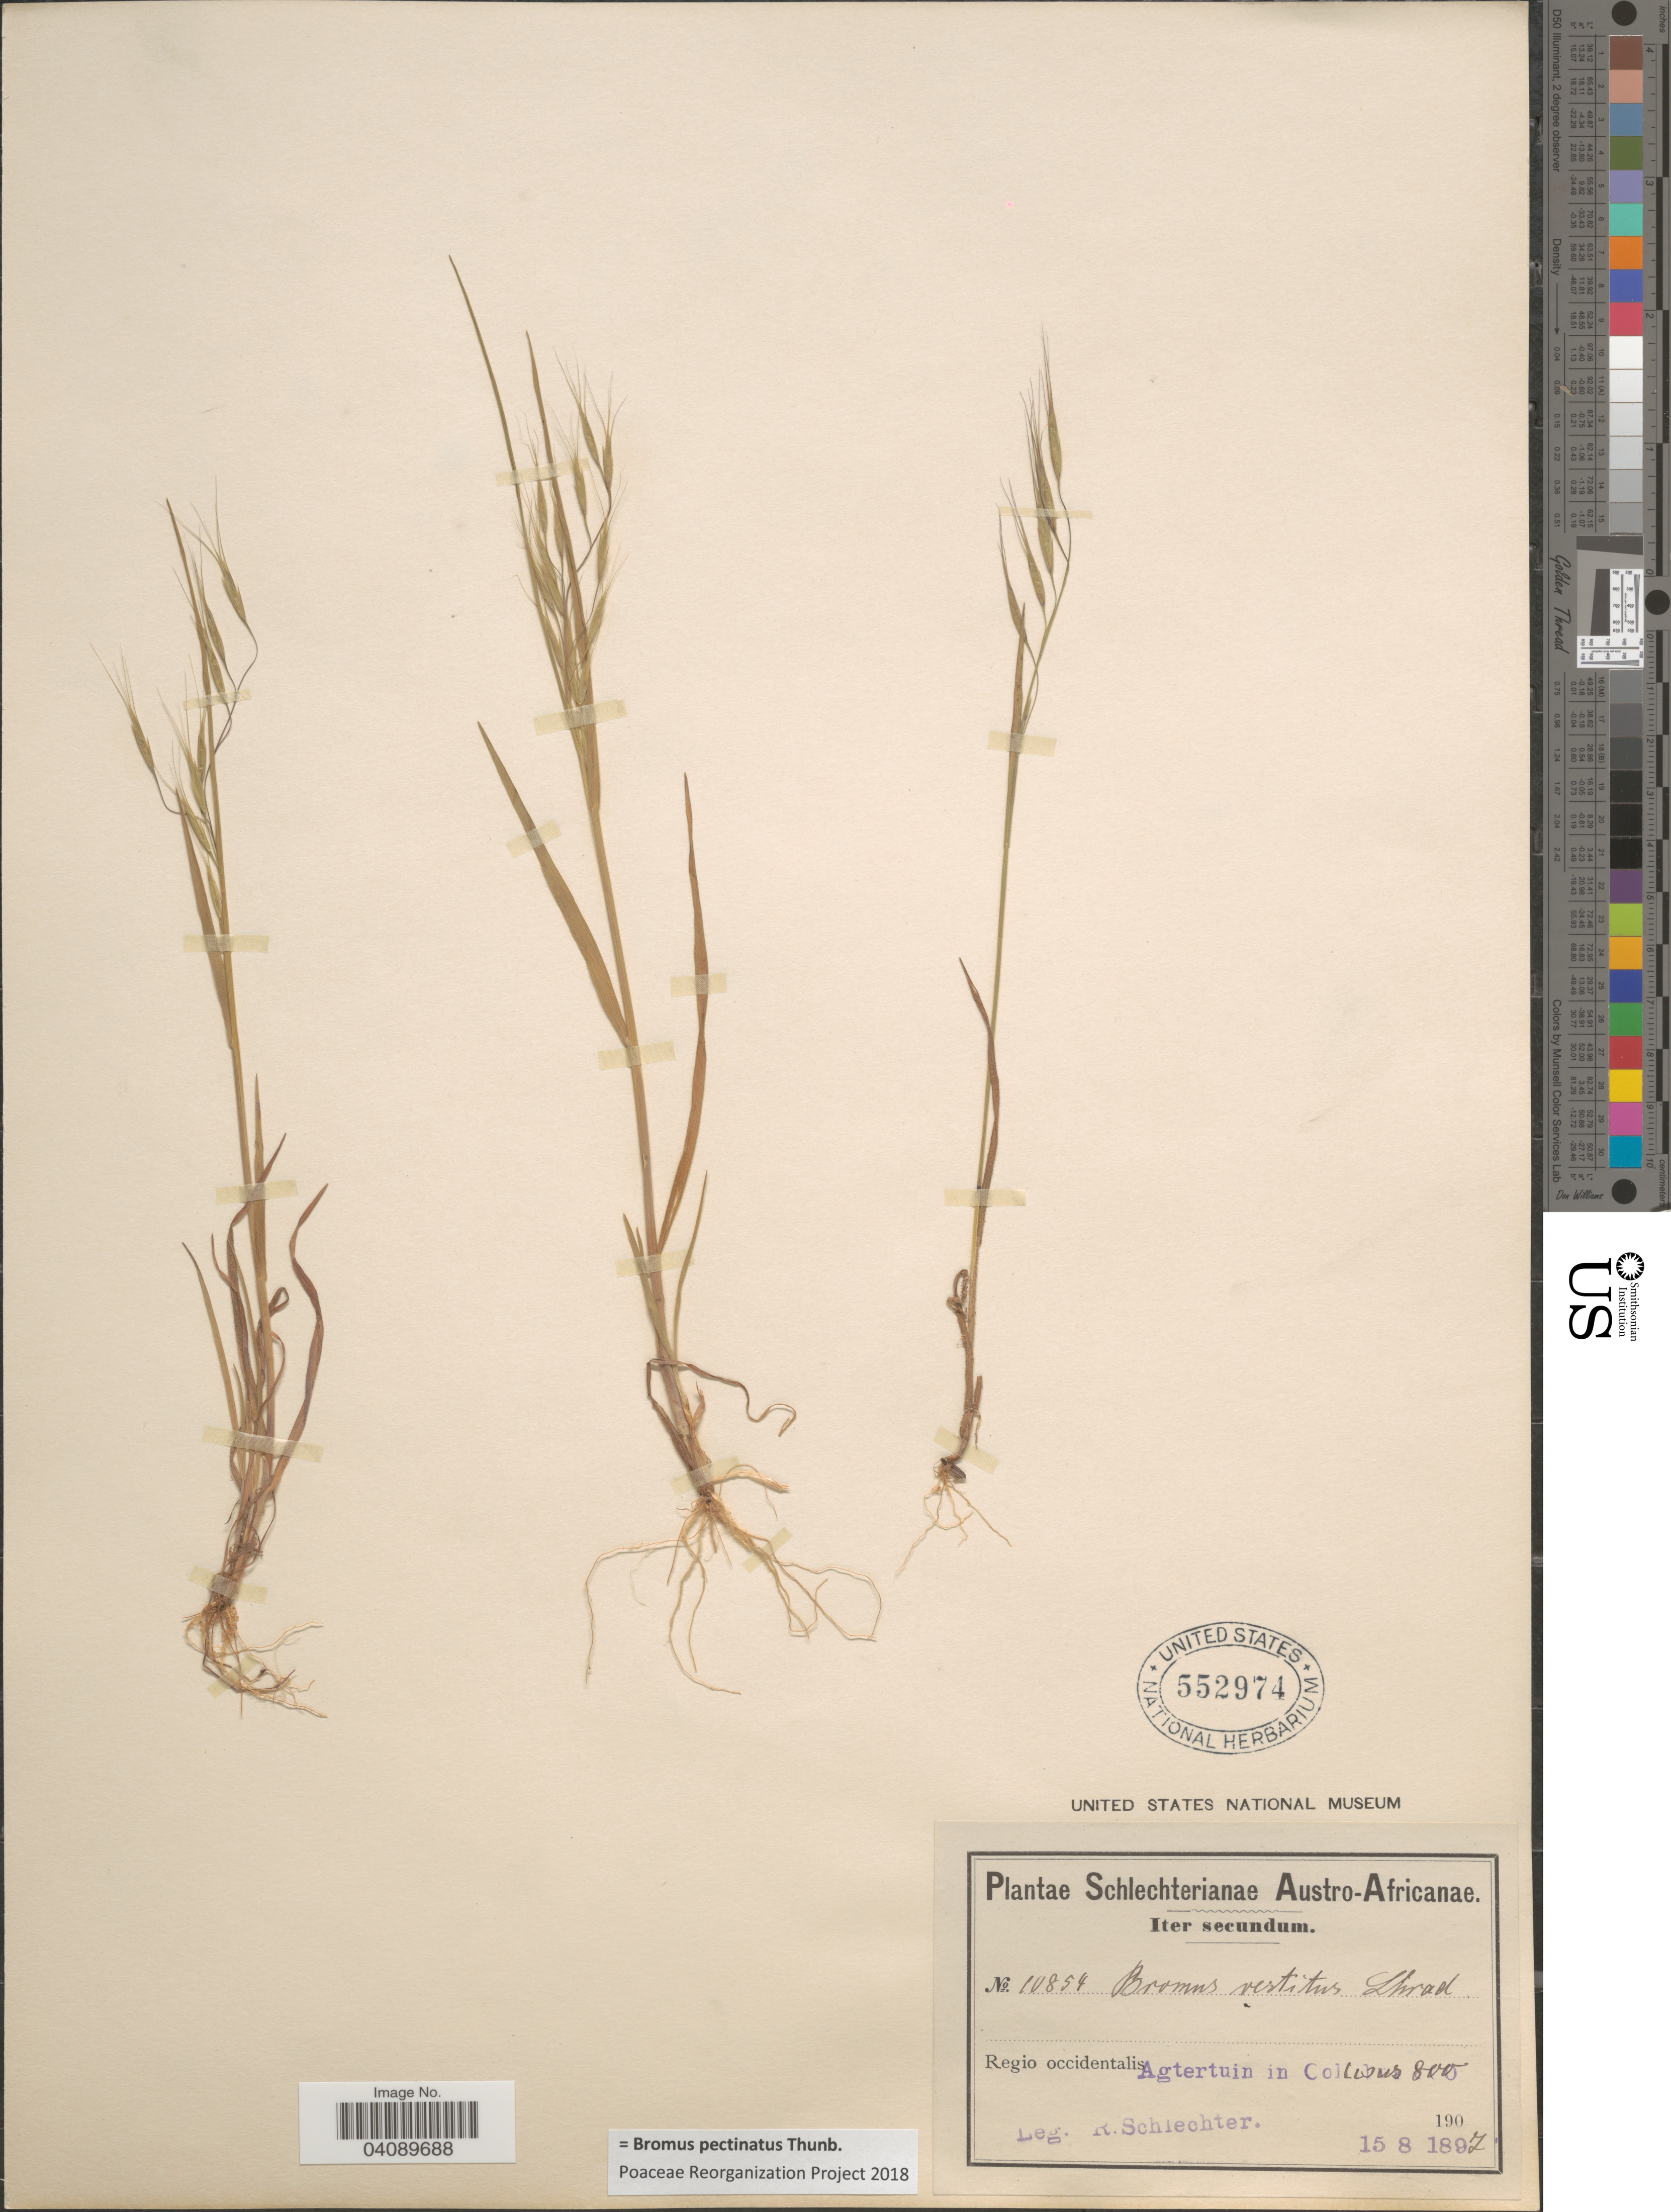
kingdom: Plantae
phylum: Tracheophyta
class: Liliopsida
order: Poales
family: Poaceae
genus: Bromus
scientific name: Bromus pectinatus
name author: Thunb.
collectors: F. R. R. Schlechter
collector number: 10854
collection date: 1897-08-15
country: South Africa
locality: Austro-Africanae. Iter secundum. Regio occidentalis. Agtertuin in Collibus.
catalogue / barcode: US 552974